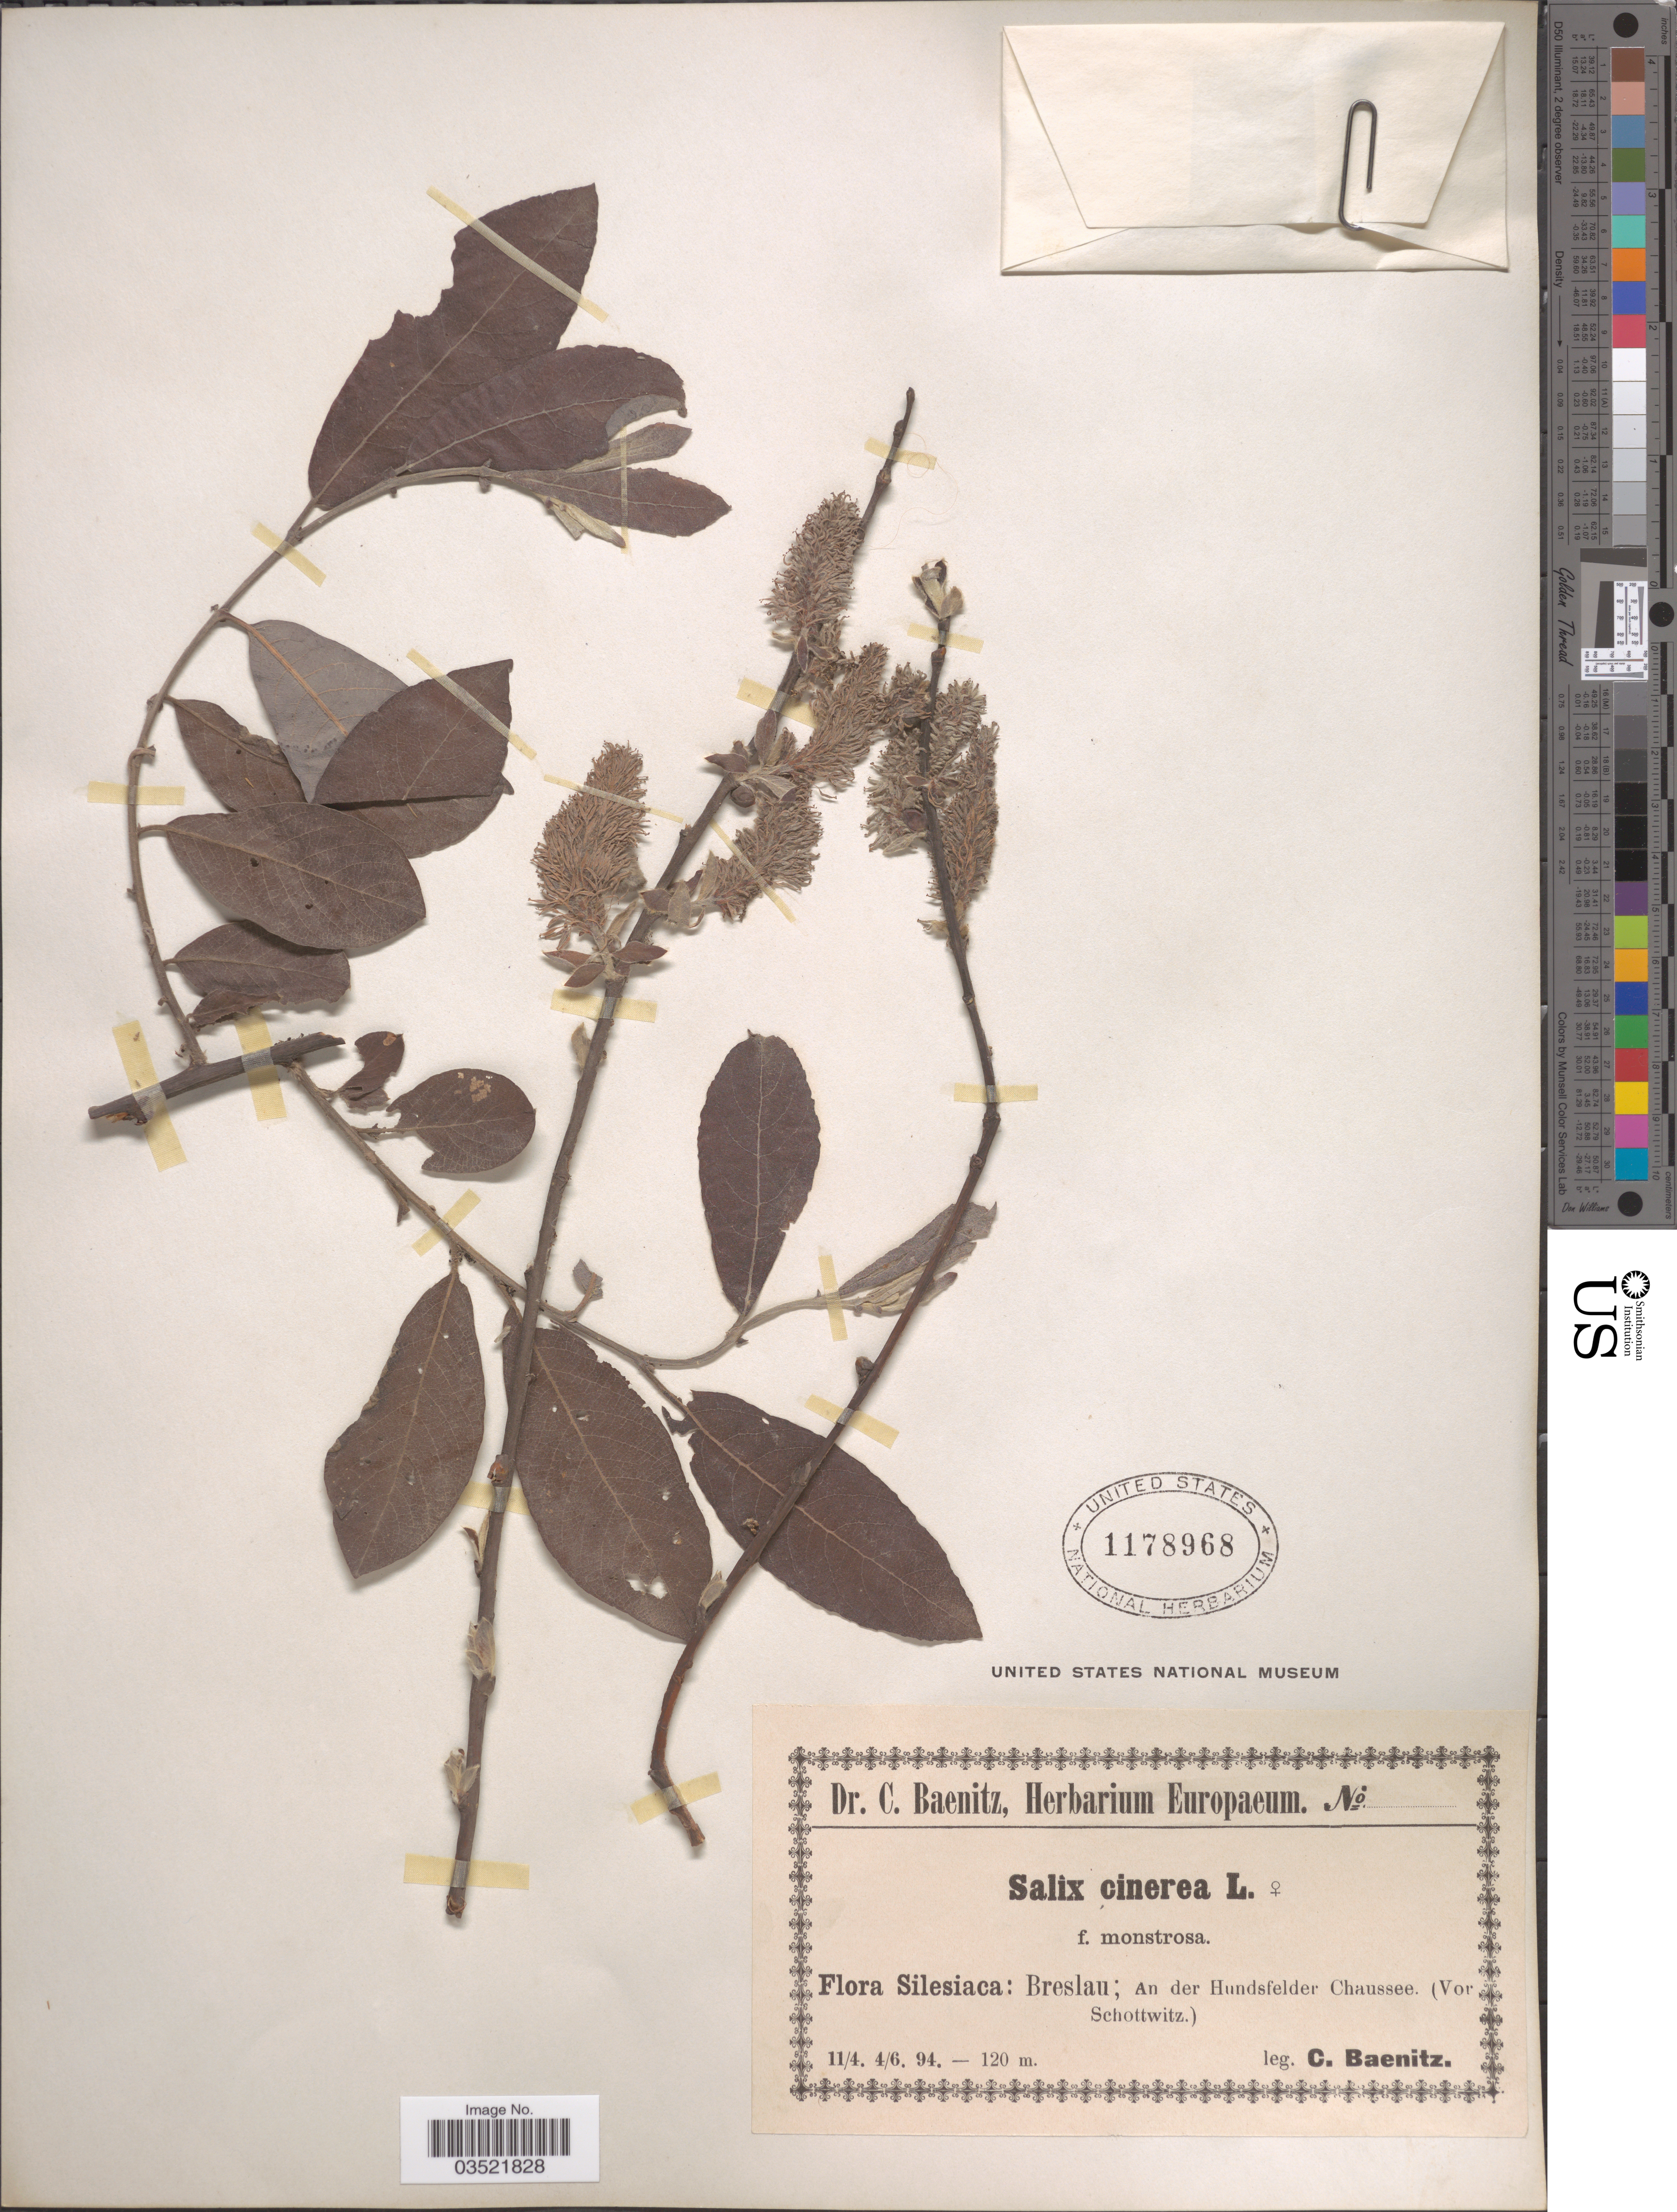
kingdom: Plantae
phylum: Tracheophyta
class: Magnoliopsida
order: Malpighiales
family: Salicaceae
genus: Salix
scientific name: Salix cinerea f. monstrosa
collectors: C. G. Baenitz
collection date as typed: Transcribed d/m/y: 11/4/94 to 4/6/94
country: Poland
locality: Silesiaca: Breslau; An der Hundsfelder Chaussee. (Vor Schottwitz).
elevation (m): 120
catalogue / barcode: US 1178968